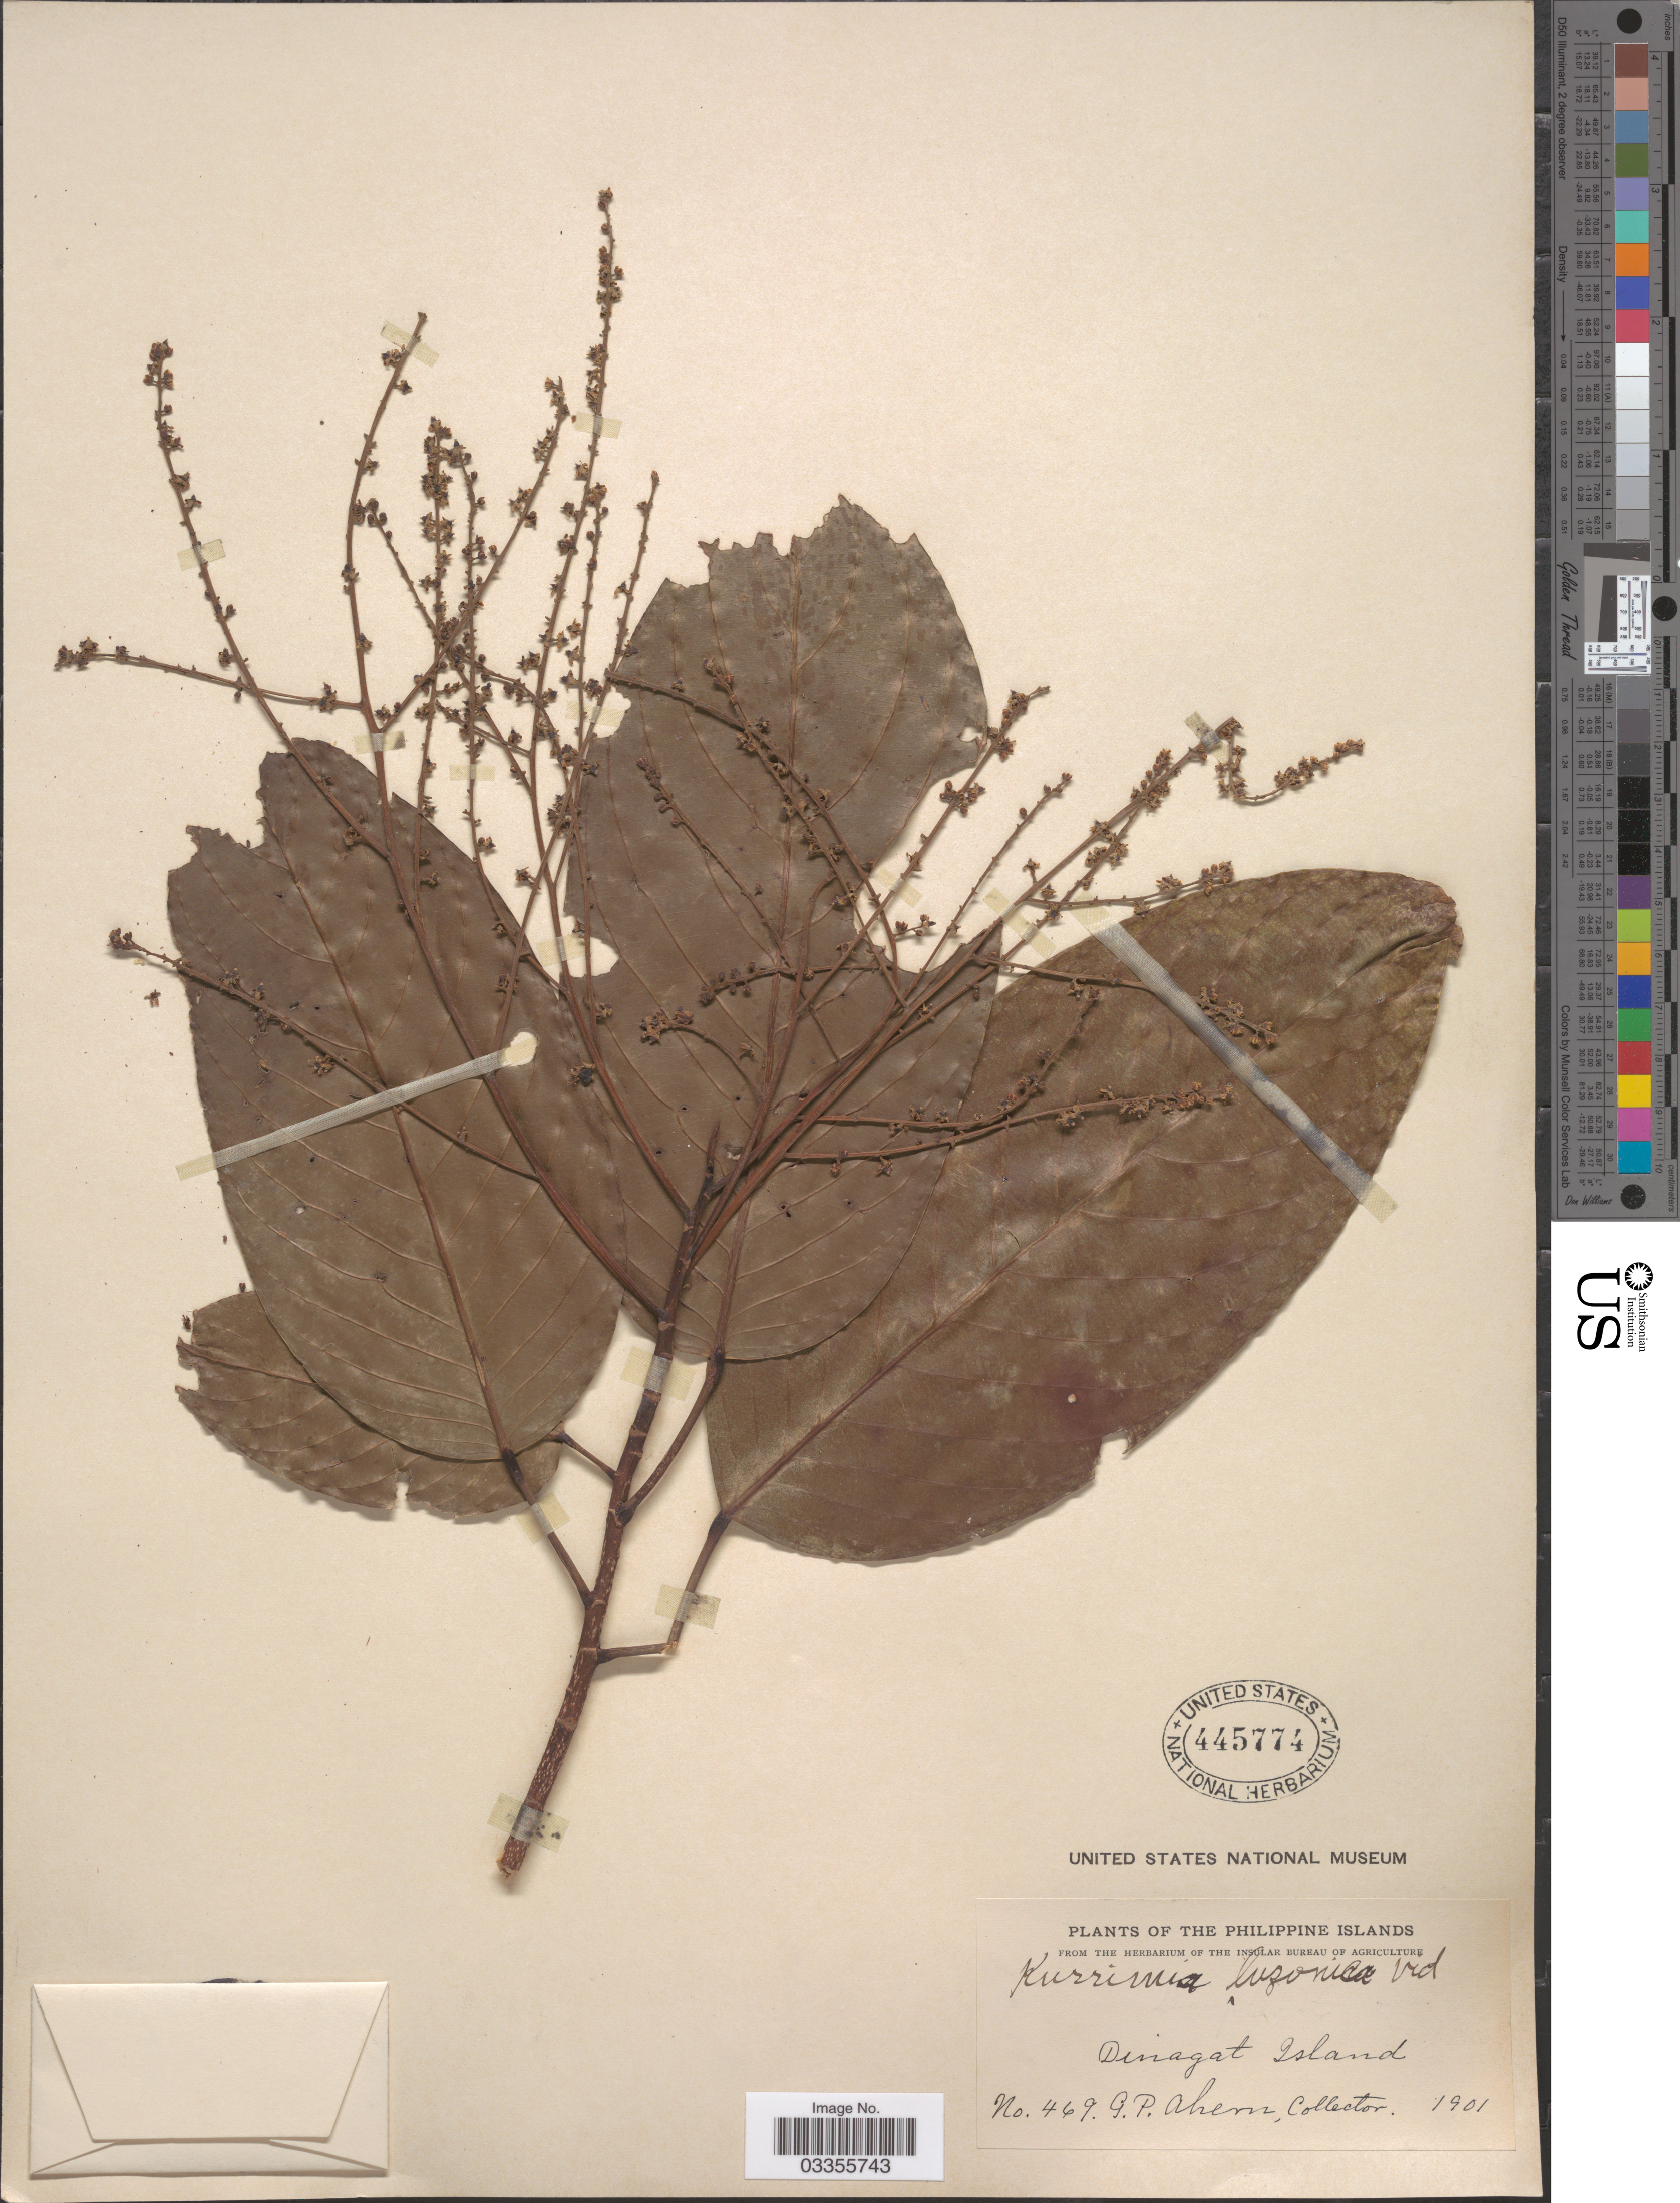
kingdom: Plantae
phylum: Tracheophyta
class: Magnoliopsida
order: Malpighiales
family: Centroplacaceae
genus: Bhesa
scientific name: Bhesa paniculata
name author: (Wall.) Arn.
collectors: G. Ahern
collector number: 469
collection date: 1901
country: Philippines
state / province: Caraga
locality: Dinagat Island.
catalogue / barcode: US 445774